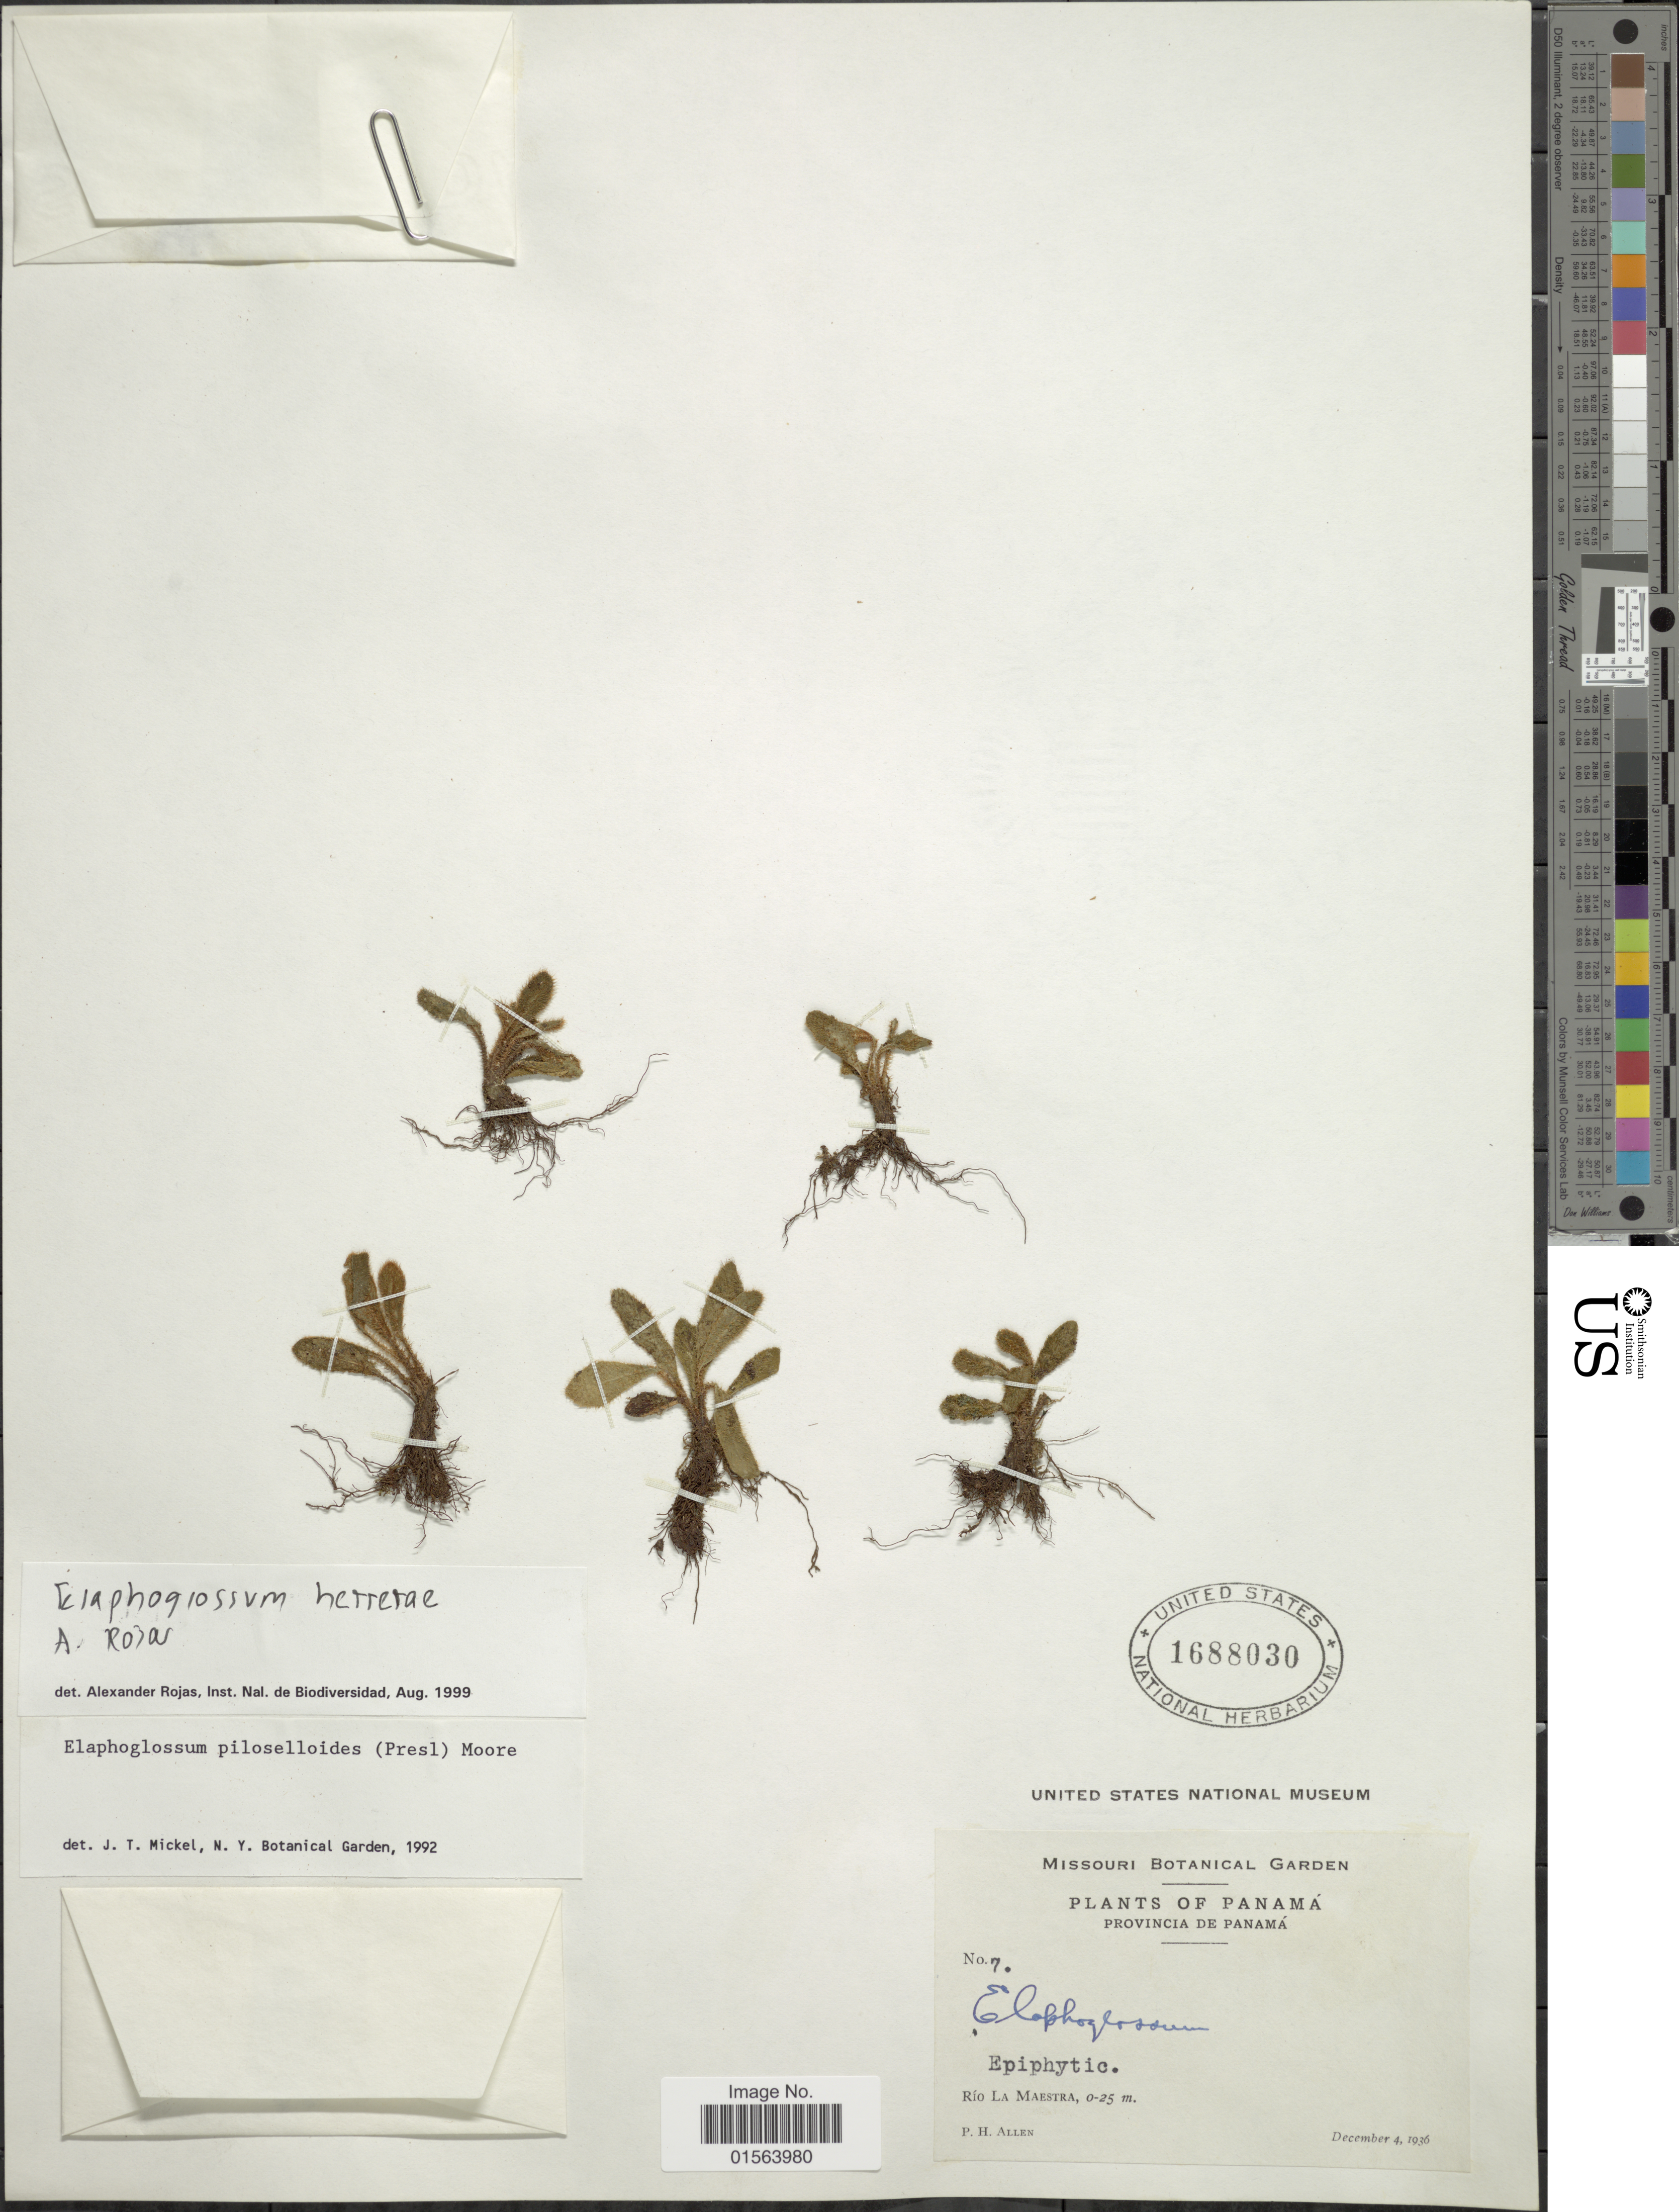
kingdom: Plantae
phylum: Tracheophyta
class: Polypodiopsida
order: Polypodiales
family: Dryopteridaceae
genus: Elaphoglossum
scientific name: Elaphoglossum herrerae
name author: A. Rojas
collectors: P. H. Allen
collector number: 7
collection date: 1936-12-04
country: Panama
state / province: Panamá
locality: Provincia de Panama, Rio La Maetsra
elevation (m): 0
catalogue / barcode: US 1688030